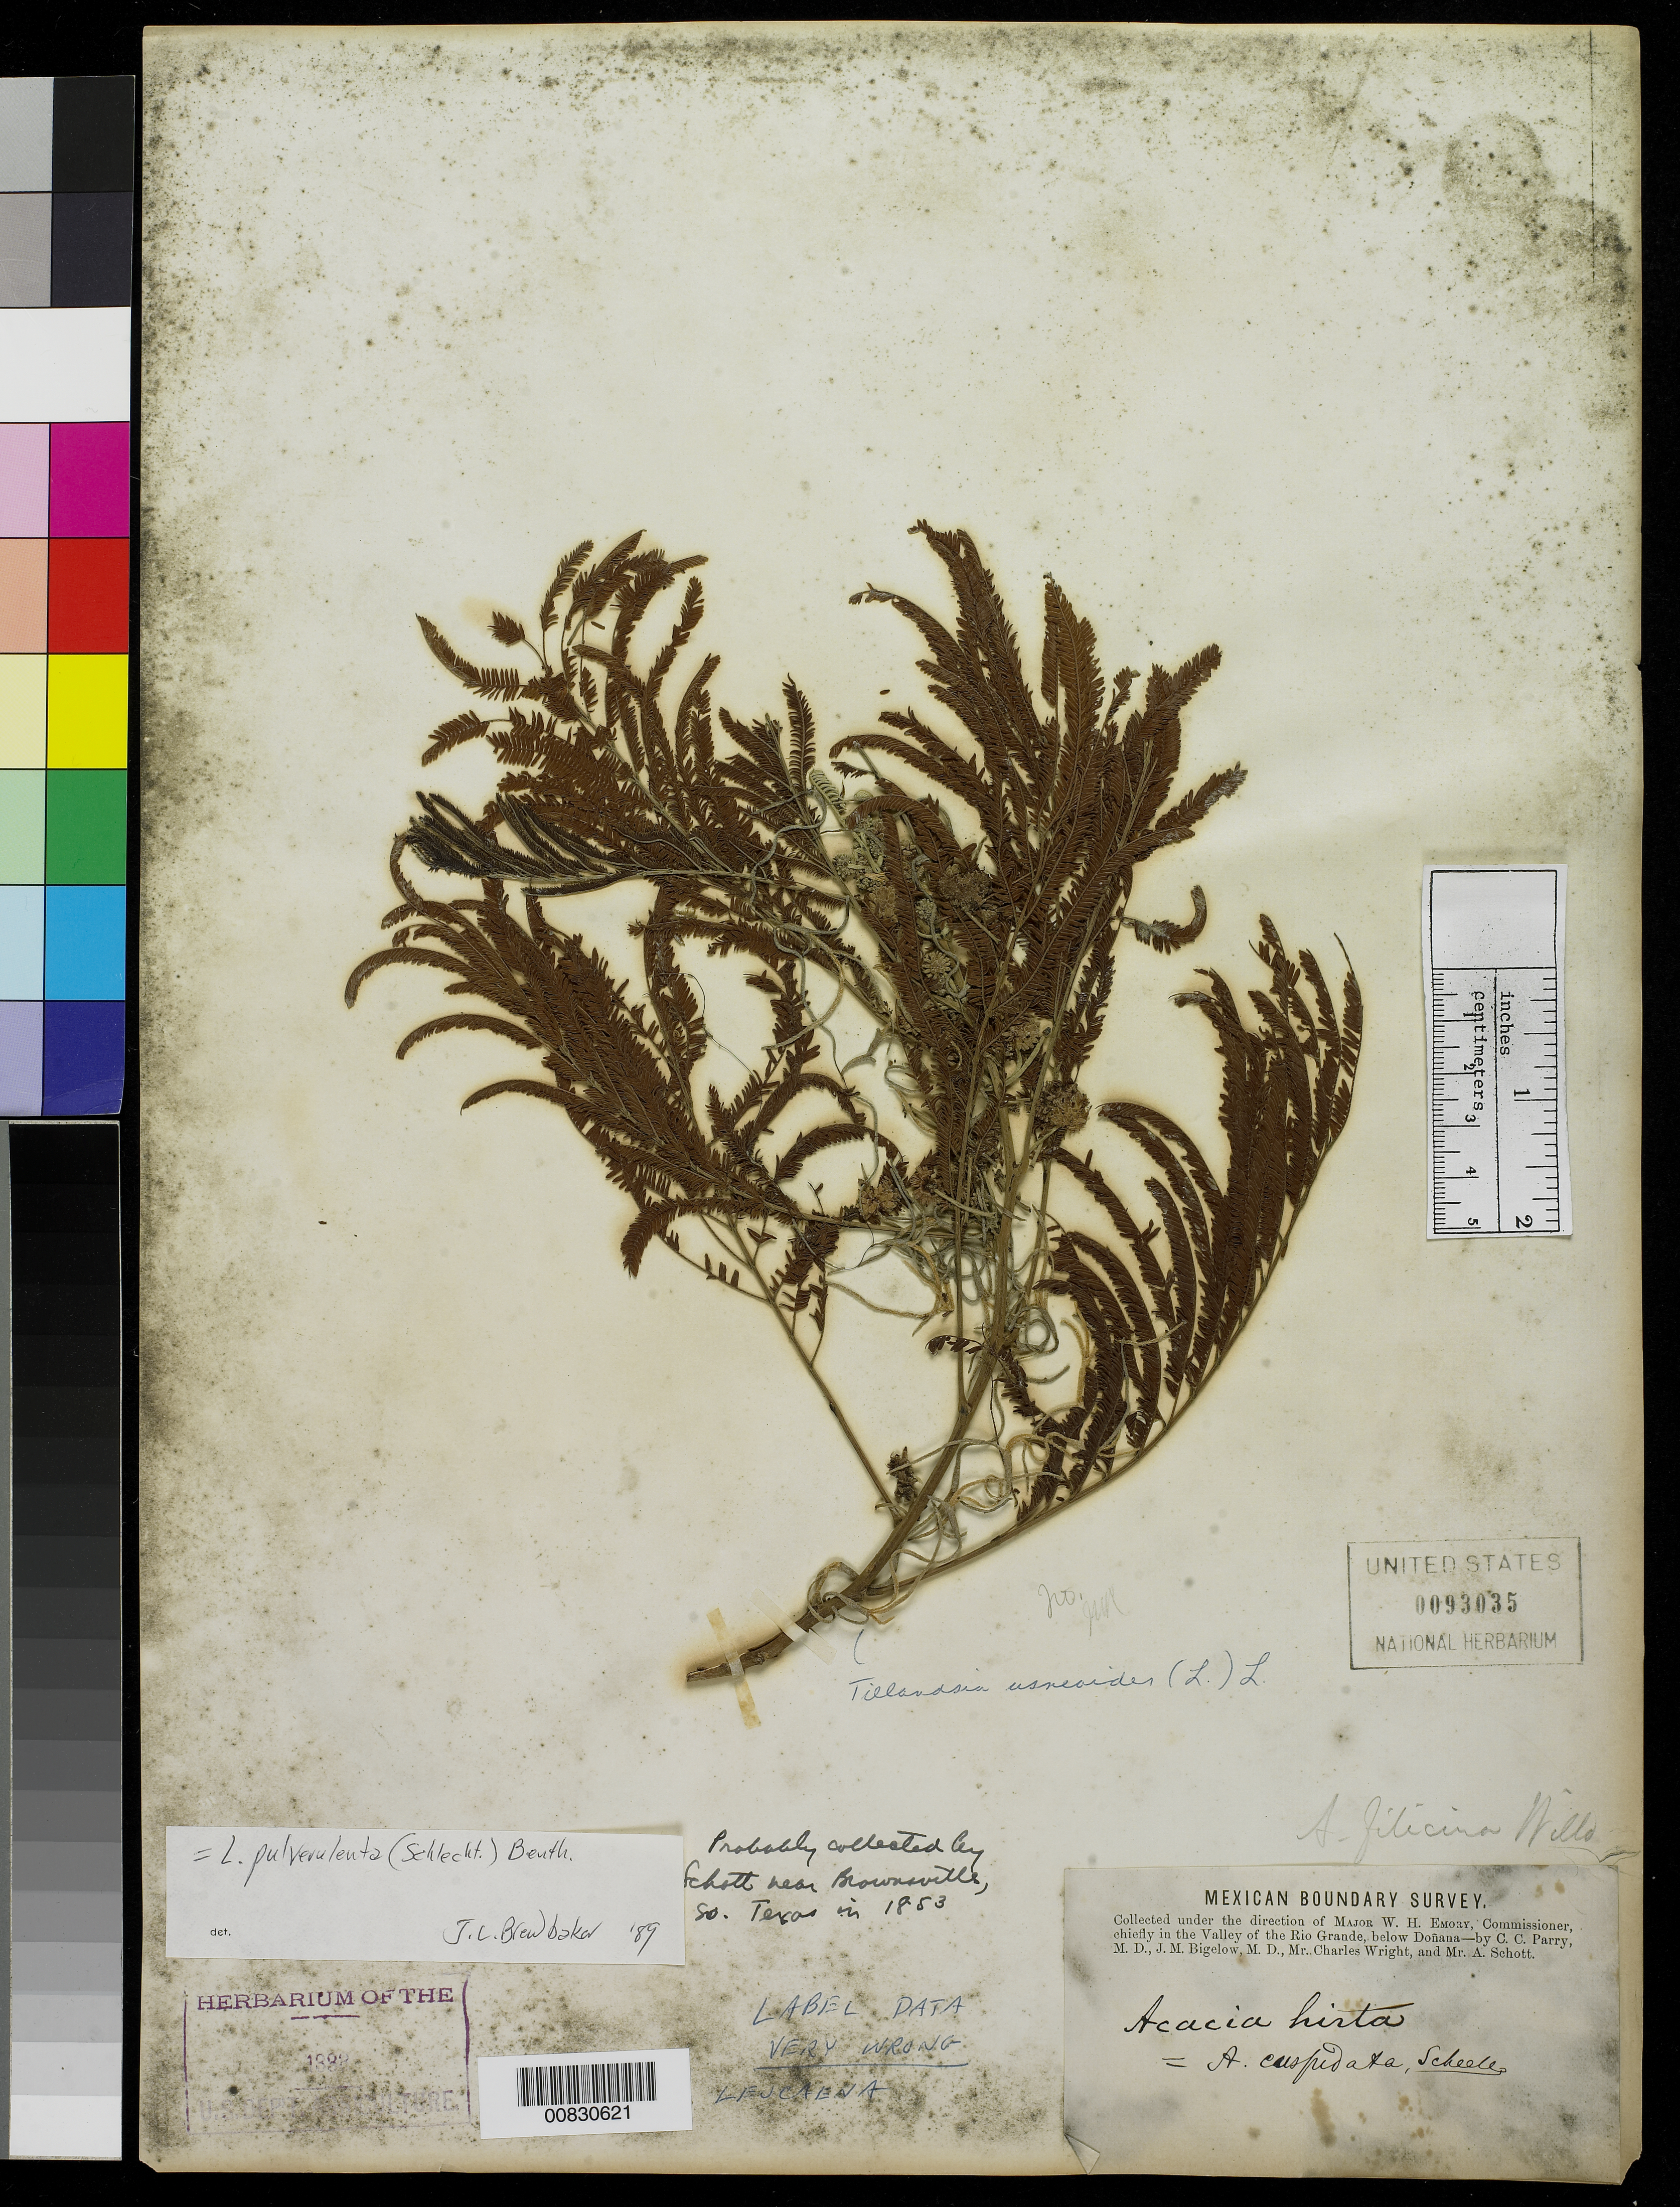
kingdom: Plantae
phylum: Tracheophyta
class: Magnoliopsida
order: Fabales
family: Fabaceae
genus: Leucaena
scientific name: Leucaena pulverulenta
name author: (Schltdl.) Benth.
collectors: C. C. Parry, J. M. Bigelow, C. Wright & A. C. V. Schott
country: United States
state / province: New Mexico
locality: Valley of the Rio Grande, below Doñana, New Mexico.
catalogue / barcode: US 93035